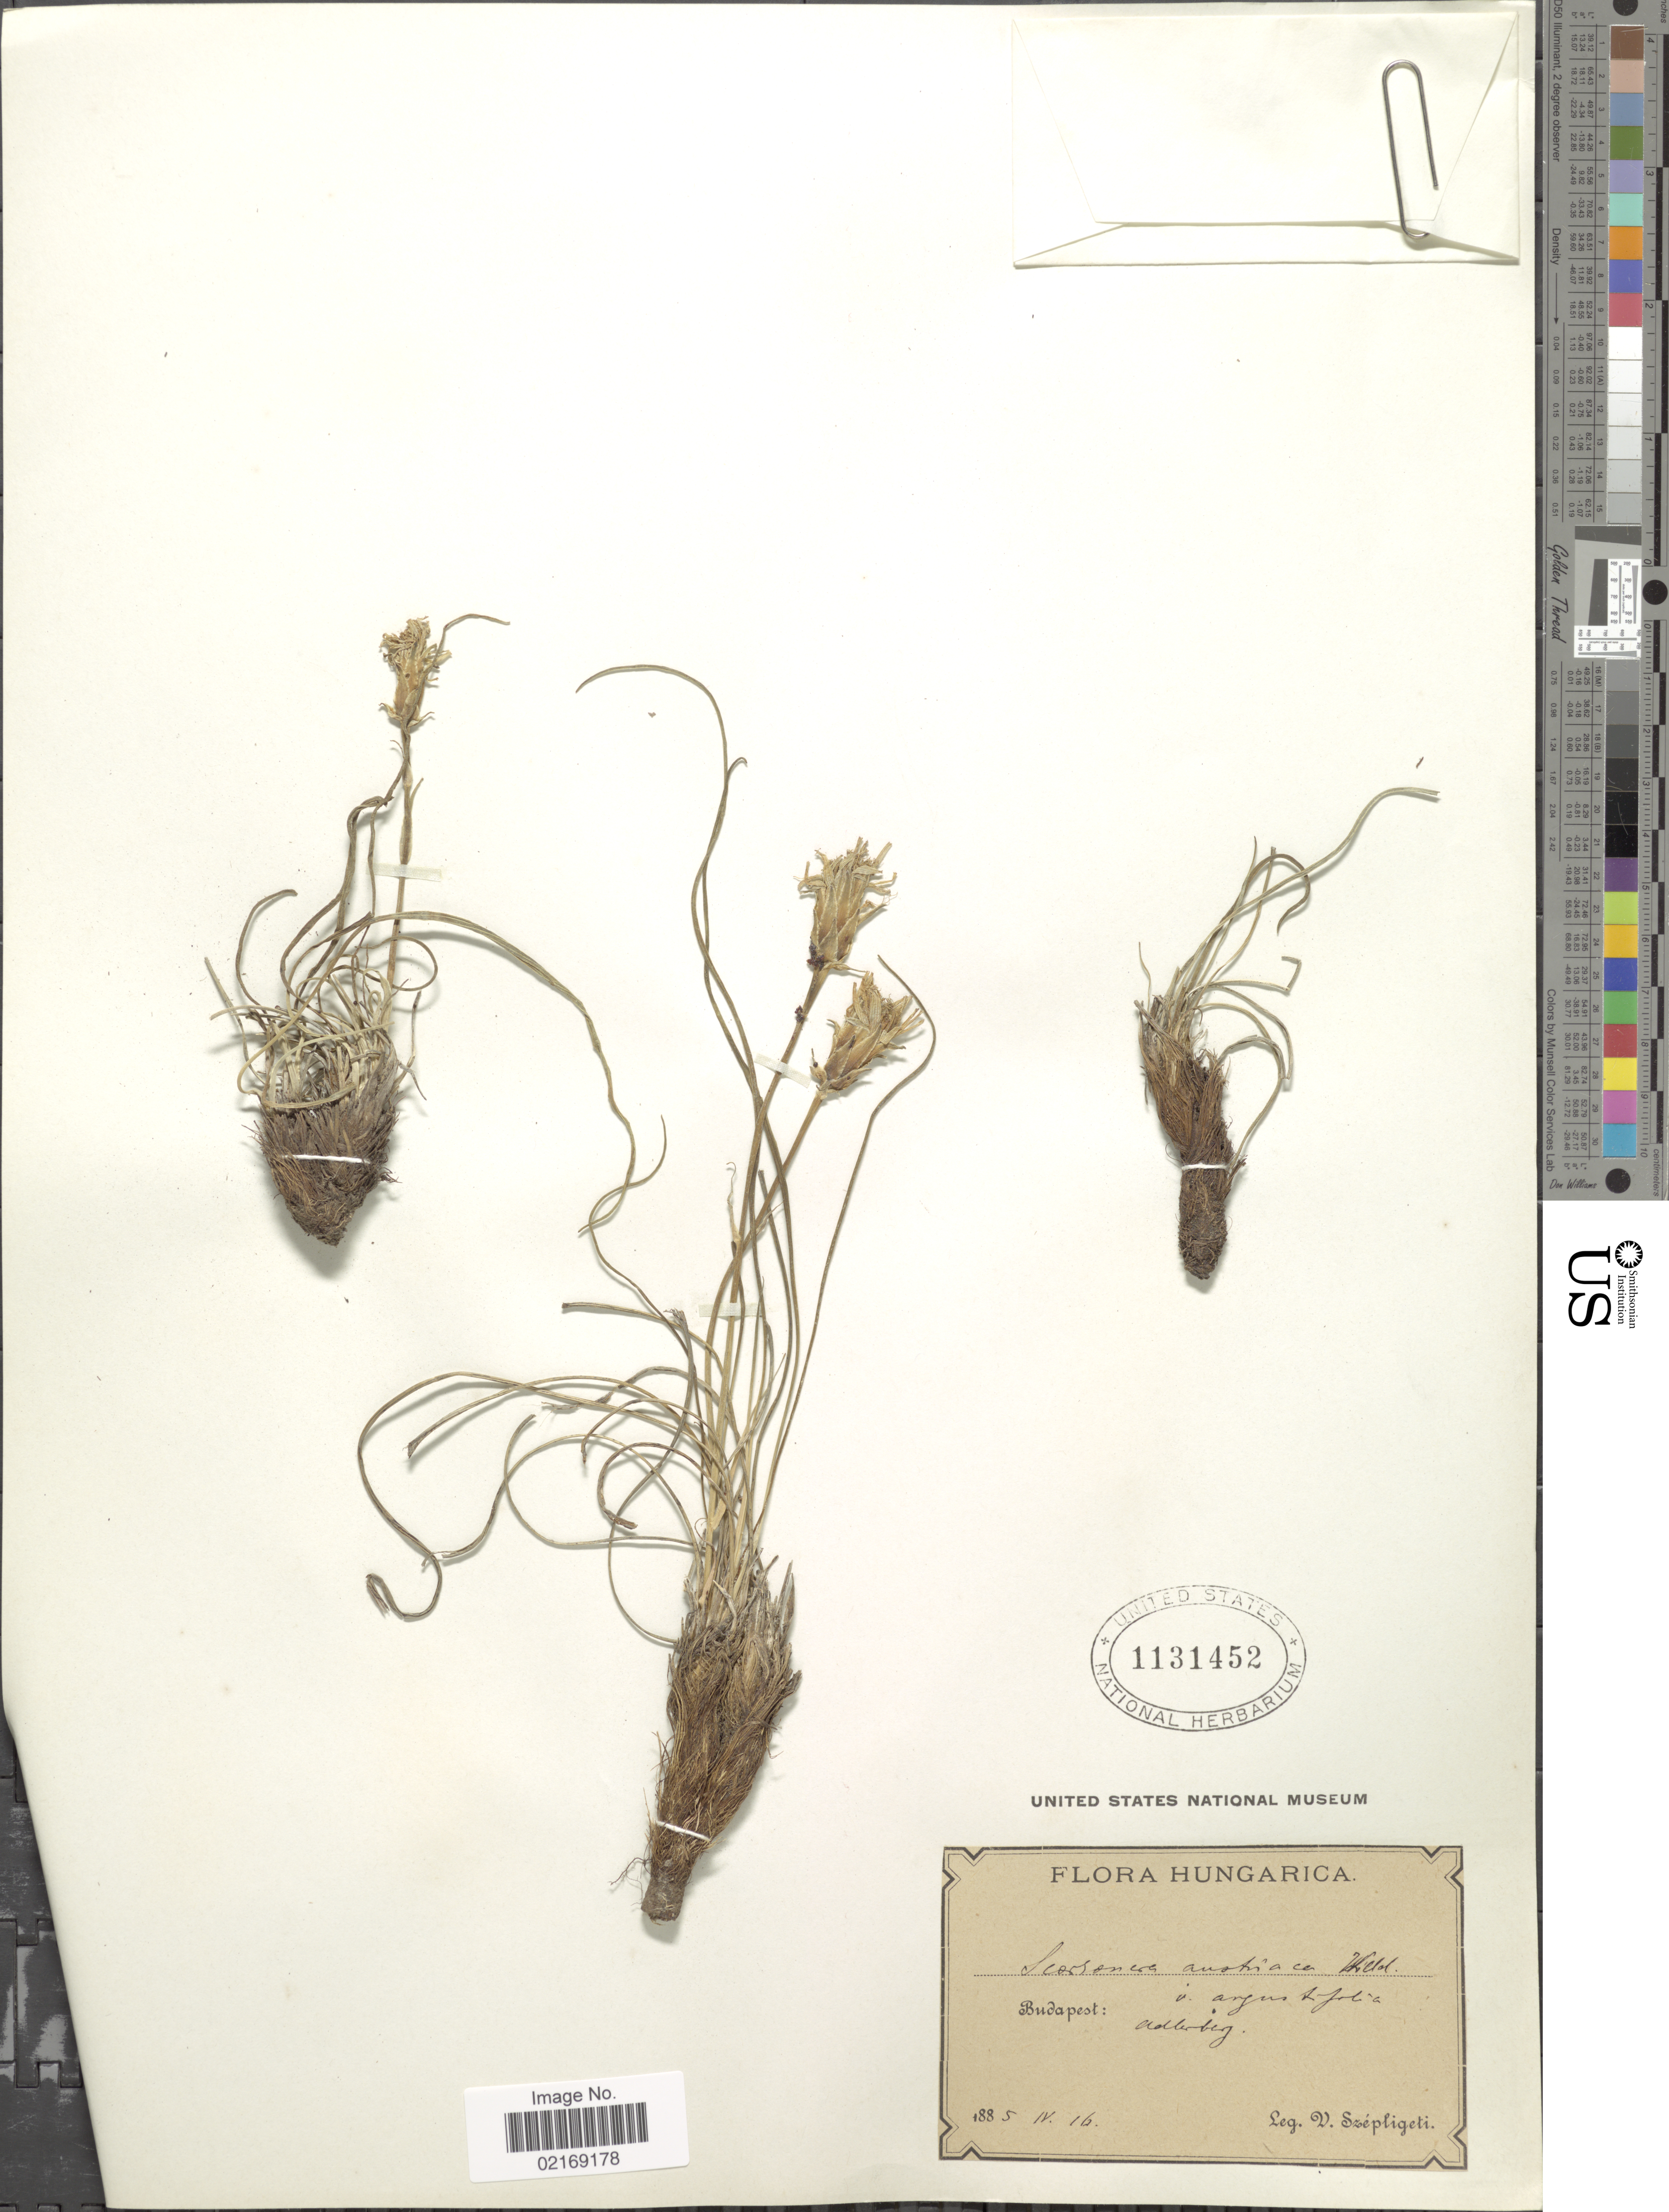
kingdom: Plantae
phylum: Tracheophyta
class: Magnoliopsida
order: Asterales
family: Asteraceae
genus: Scorzonera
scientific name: Scorzonera austriaca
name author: Willd.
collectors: W. Szépligeti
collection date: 1885-04-16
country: Hungary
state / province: Budapest, Capital District of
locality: Adleberg [interpreted]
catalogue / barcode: US 1131452